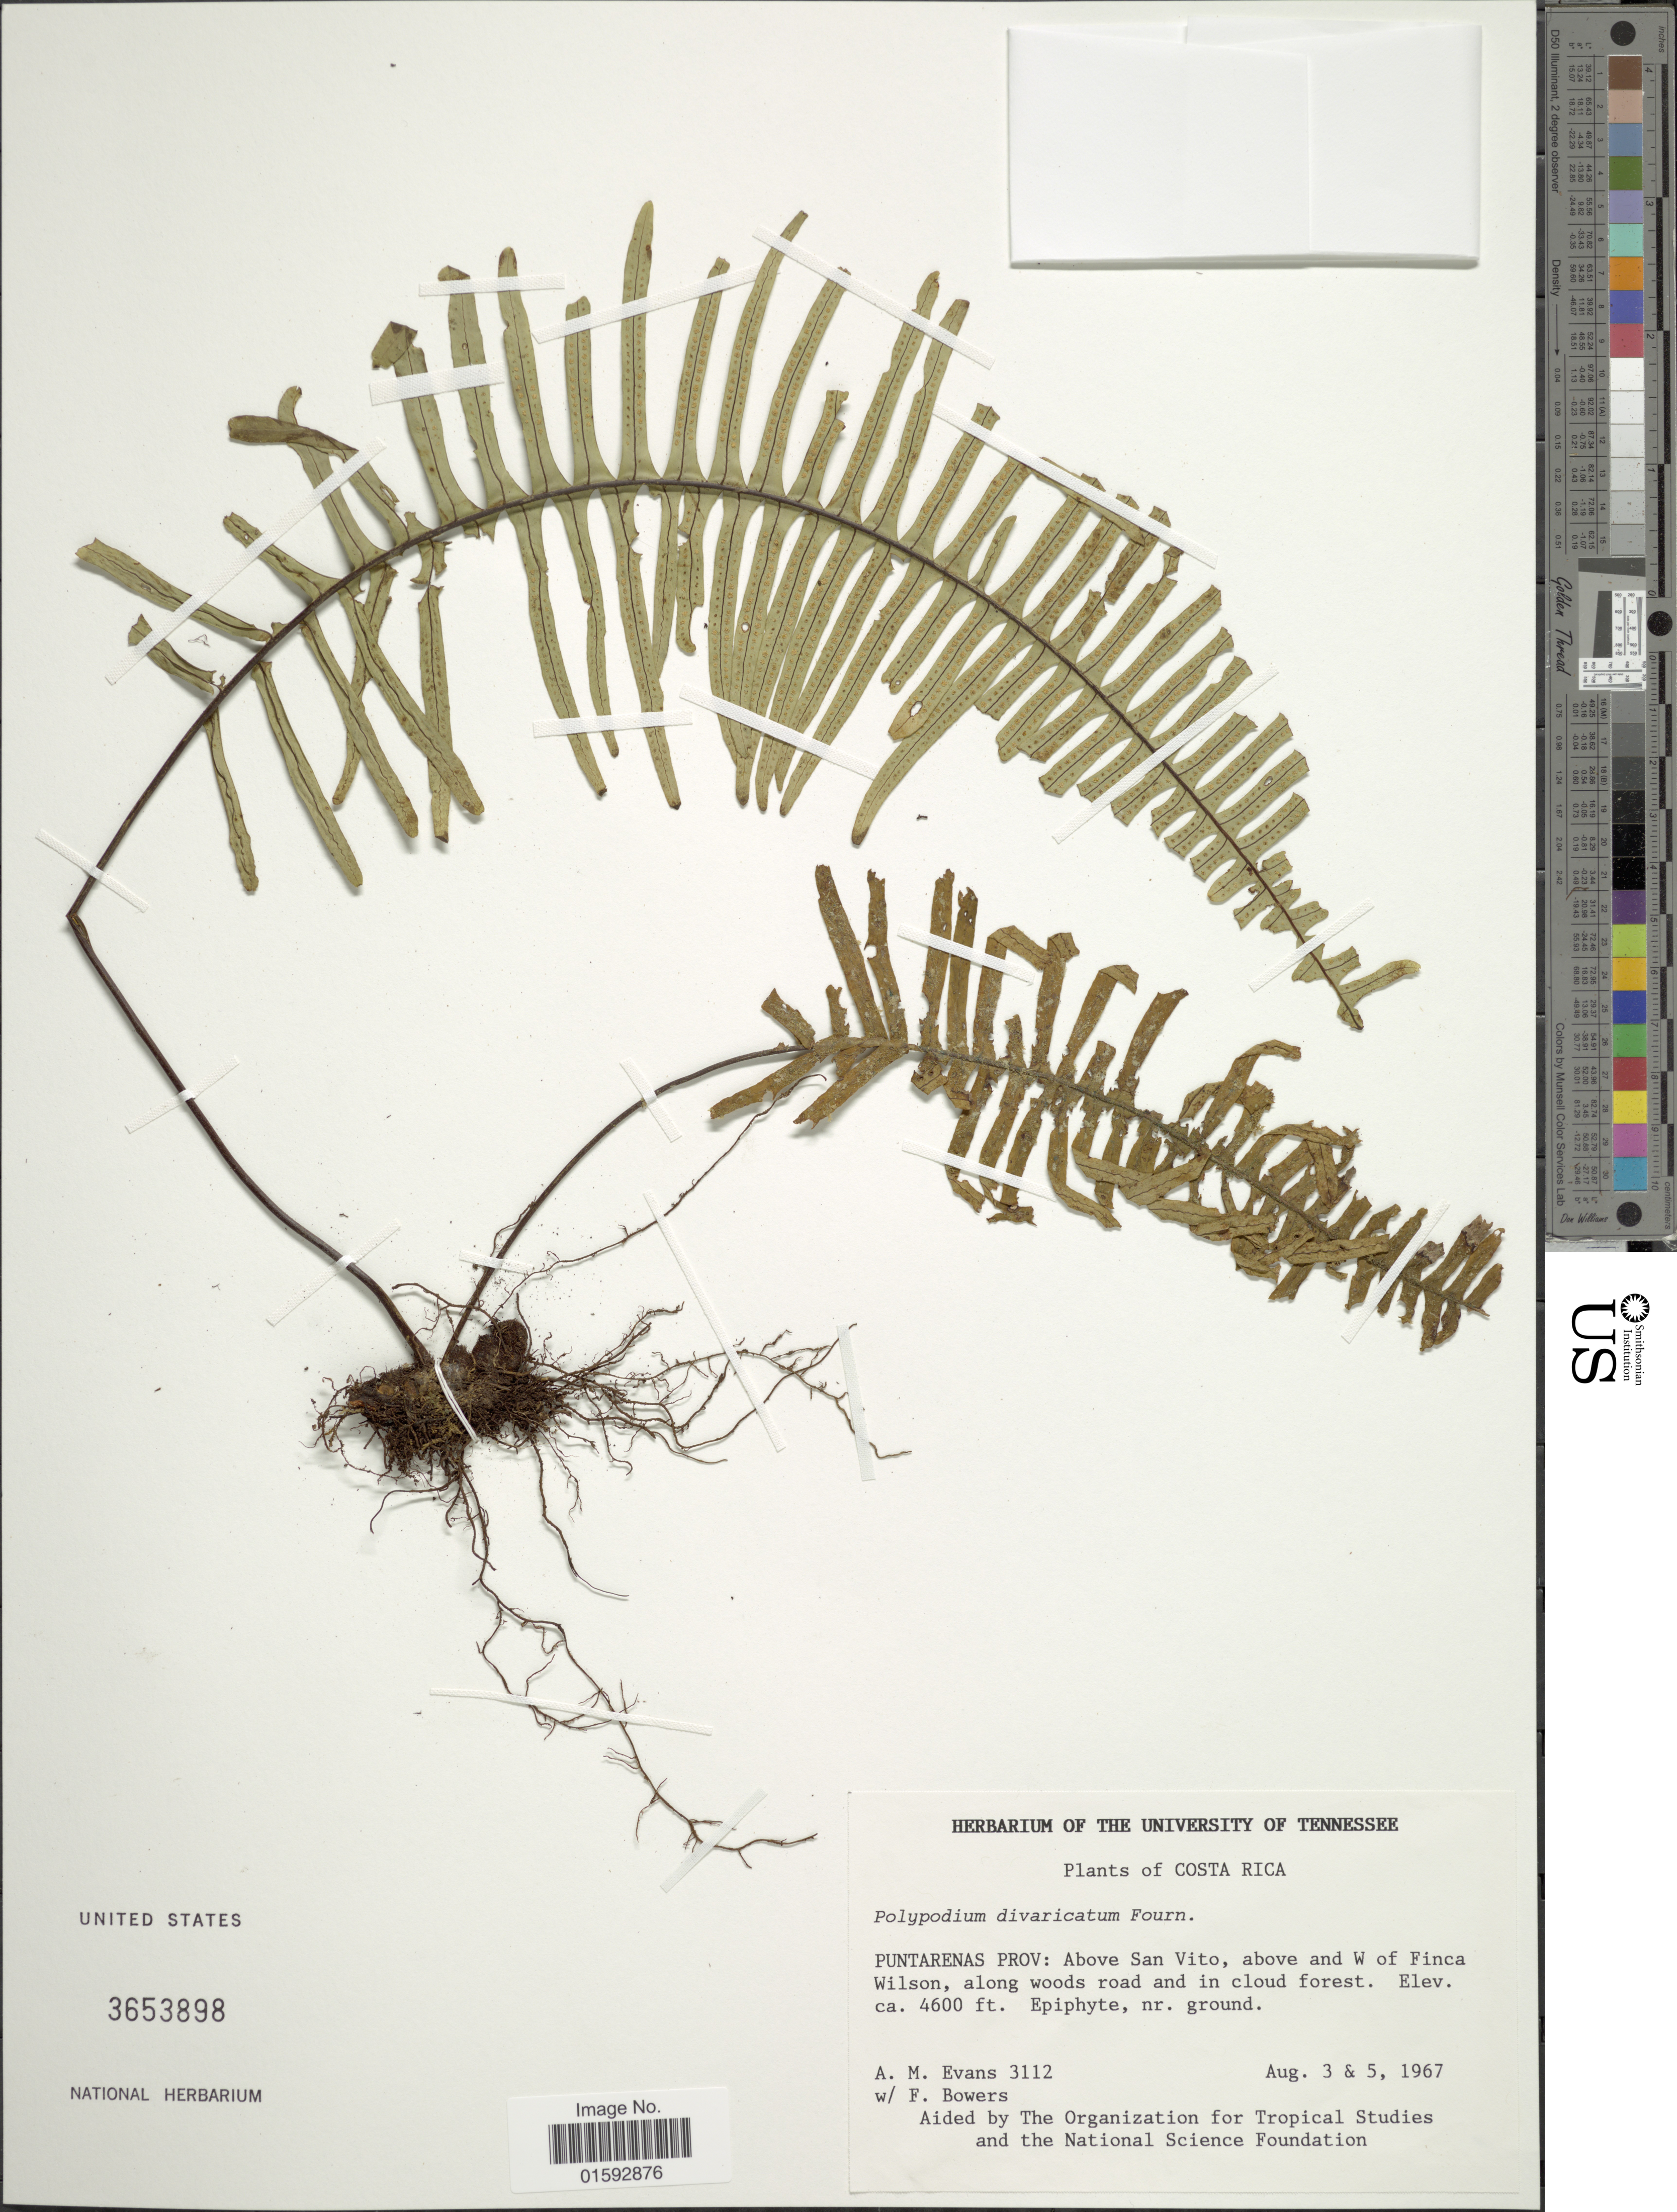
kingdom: Plantae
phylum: Tracheophyta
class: Polypodiopsida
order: Polypodiales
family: Polypodiaceae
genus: Pecluma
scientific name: Pecluma divaricata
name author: (E. Fourn.) Mickel & Beitel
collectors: A. M. Evans, W. Bowers & F. Bowers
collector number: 3112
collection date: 1967-08-03/1967-08-05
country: Costa Rica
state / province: Puntarenas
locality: Above San Vito, above and W of Finca Wilson, along woods road and in cloud forest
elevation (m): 1402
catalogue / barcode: US 3653898